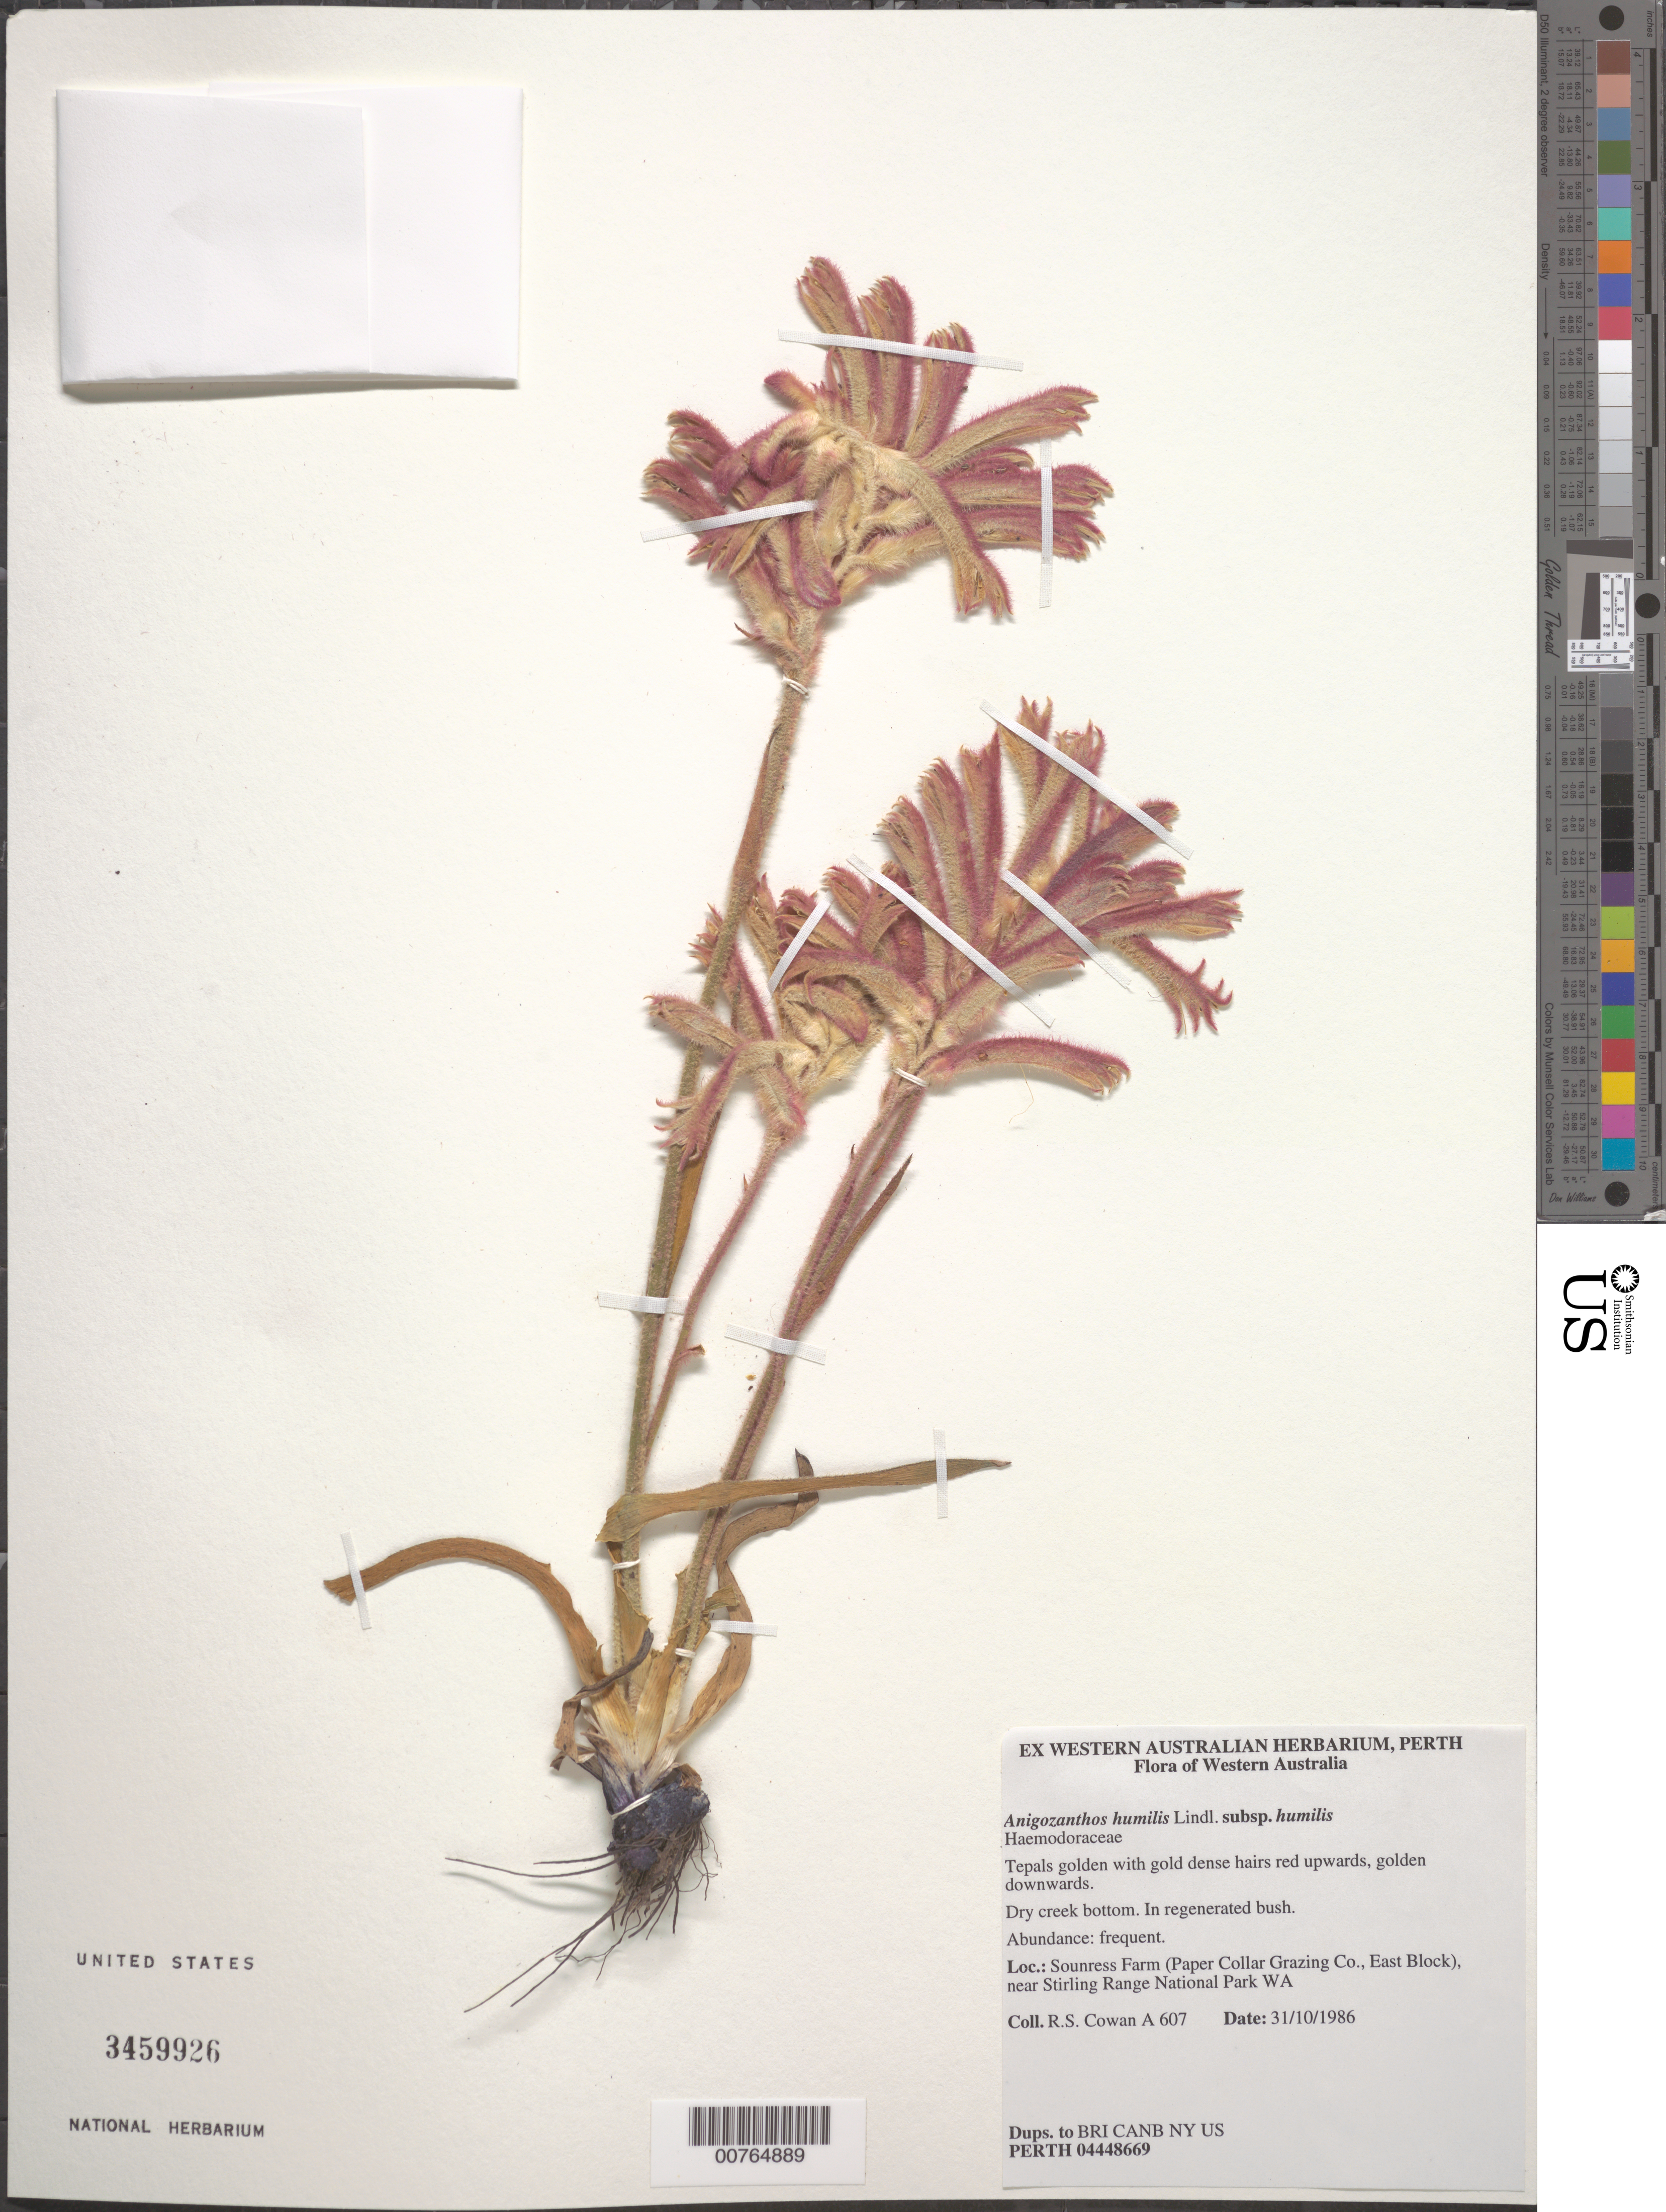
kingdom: Plantae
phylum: Tracheophyta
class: Liliopsida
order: Commelinales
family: Haemodoraceae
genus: Anigozanthos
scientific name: Anigozanthos humilis subsp. humilis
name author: Lindl.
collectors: R. S. Cowan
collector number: A 607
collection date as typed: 31 Oct 1986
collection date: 1986-10-31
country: Australia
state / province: Western Australia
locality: Sounress Farm (Paper Collar Grazing Co., East Block), near Stirling Range National Park.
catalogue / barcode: US 3459926